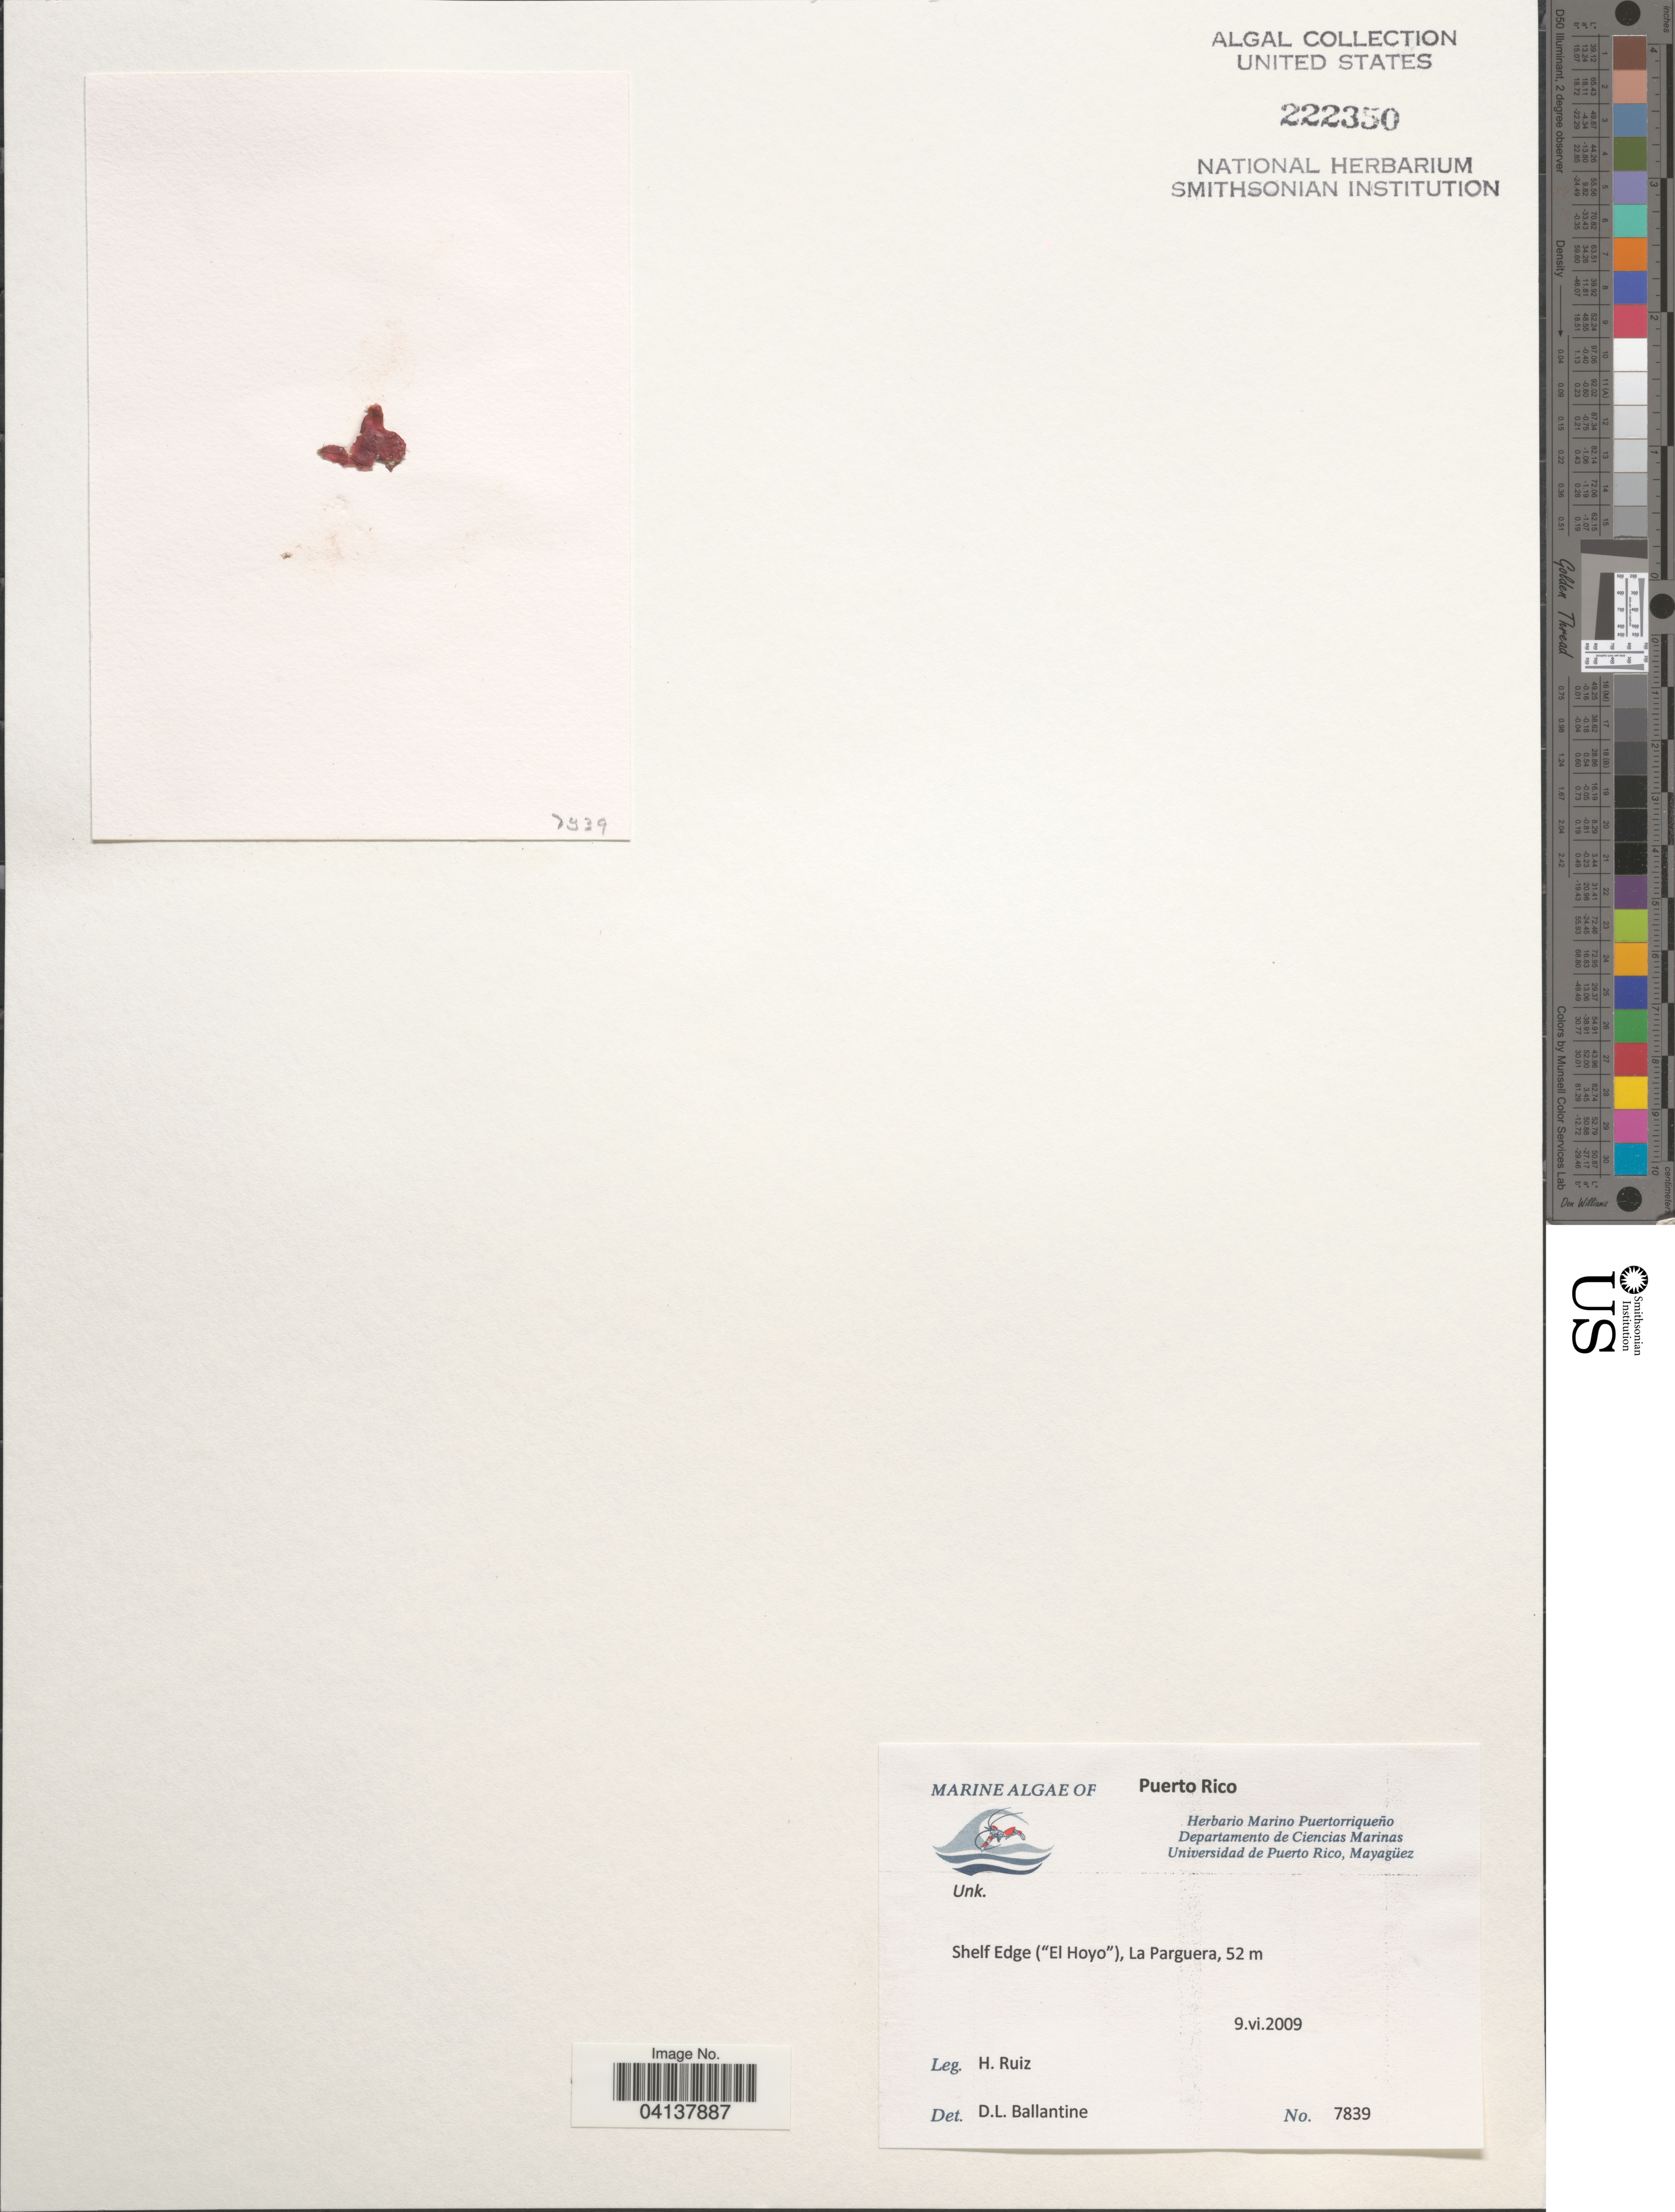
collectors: H. Ruiz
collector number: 7839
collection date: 2009-06-09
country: Puerto Rico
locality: Shelf Edge ("El Hoyo"), La Parguera.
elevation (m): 52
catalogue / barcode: US 222350